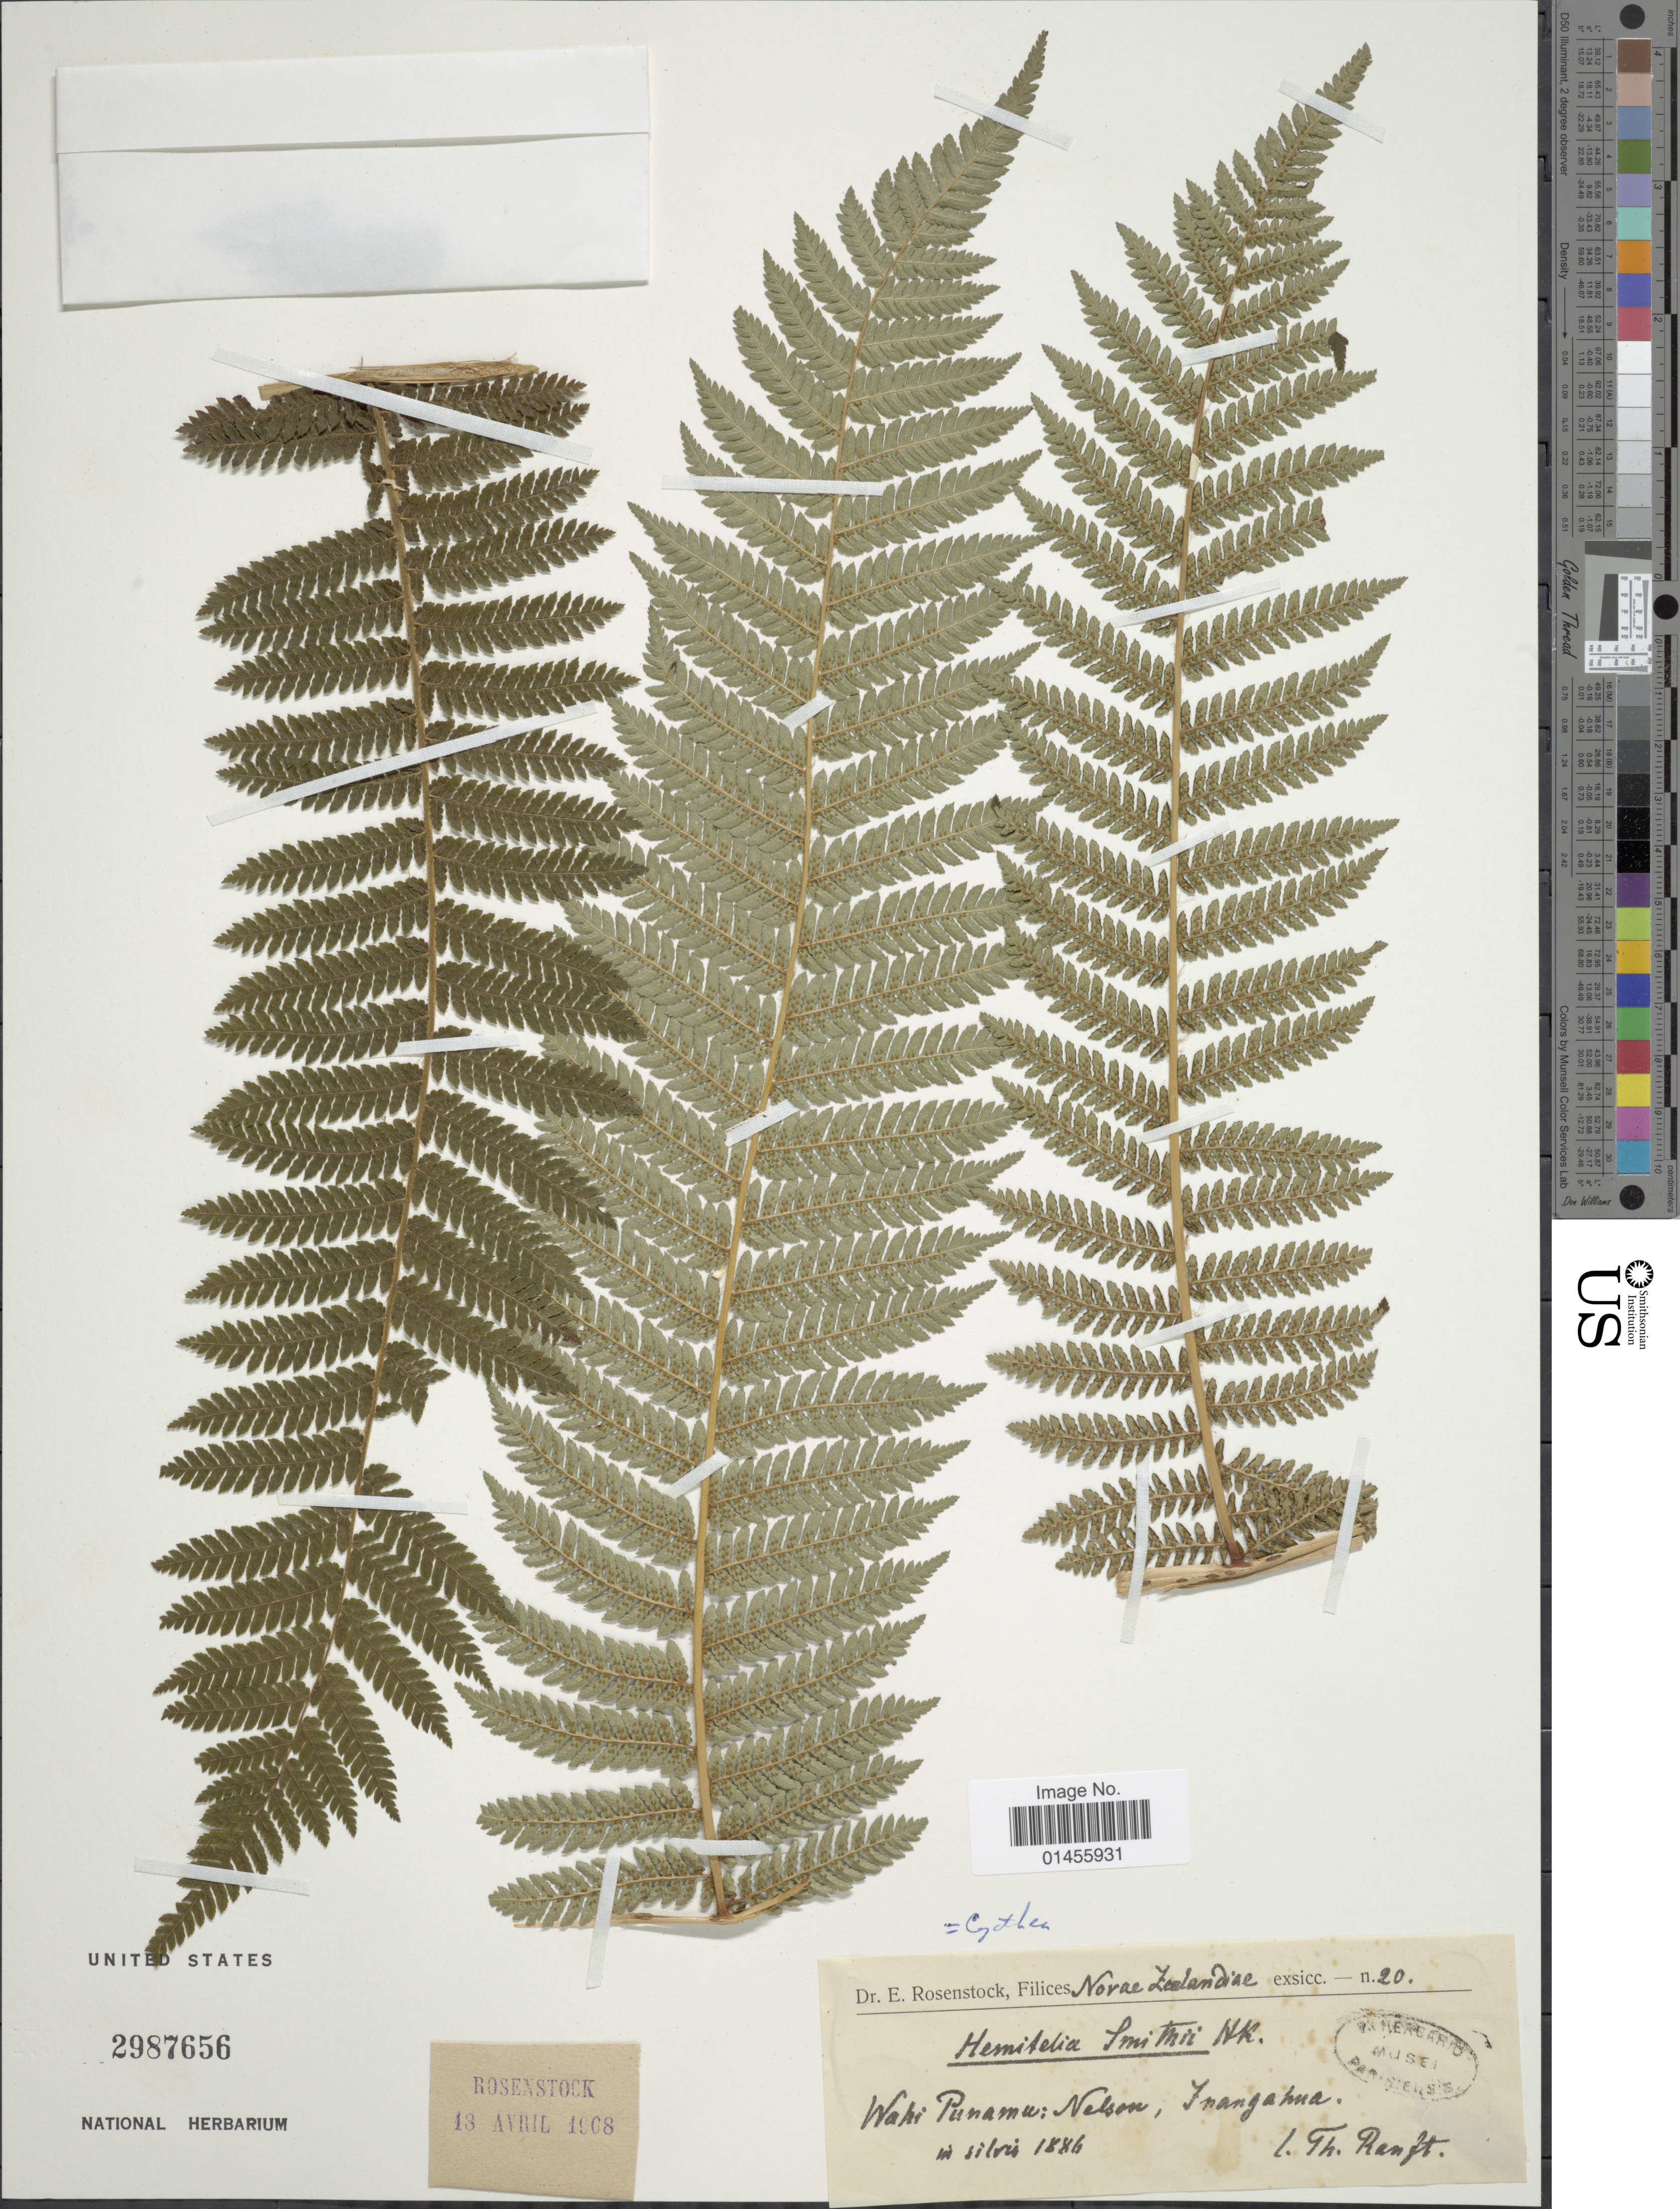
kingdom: Plantae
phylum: Tracheophyta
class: Polypodiopsida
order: Cyatheales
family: Cyatheaceae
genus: Alsophila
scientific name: Alsophila smithii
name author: (Hook.) R.M. Tryon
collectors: T. Ranft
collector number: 20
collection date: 1886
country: New Zealand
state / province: Nelson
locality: Wahi Punamu; Nelson, Inangahua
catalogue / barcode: US 2987656